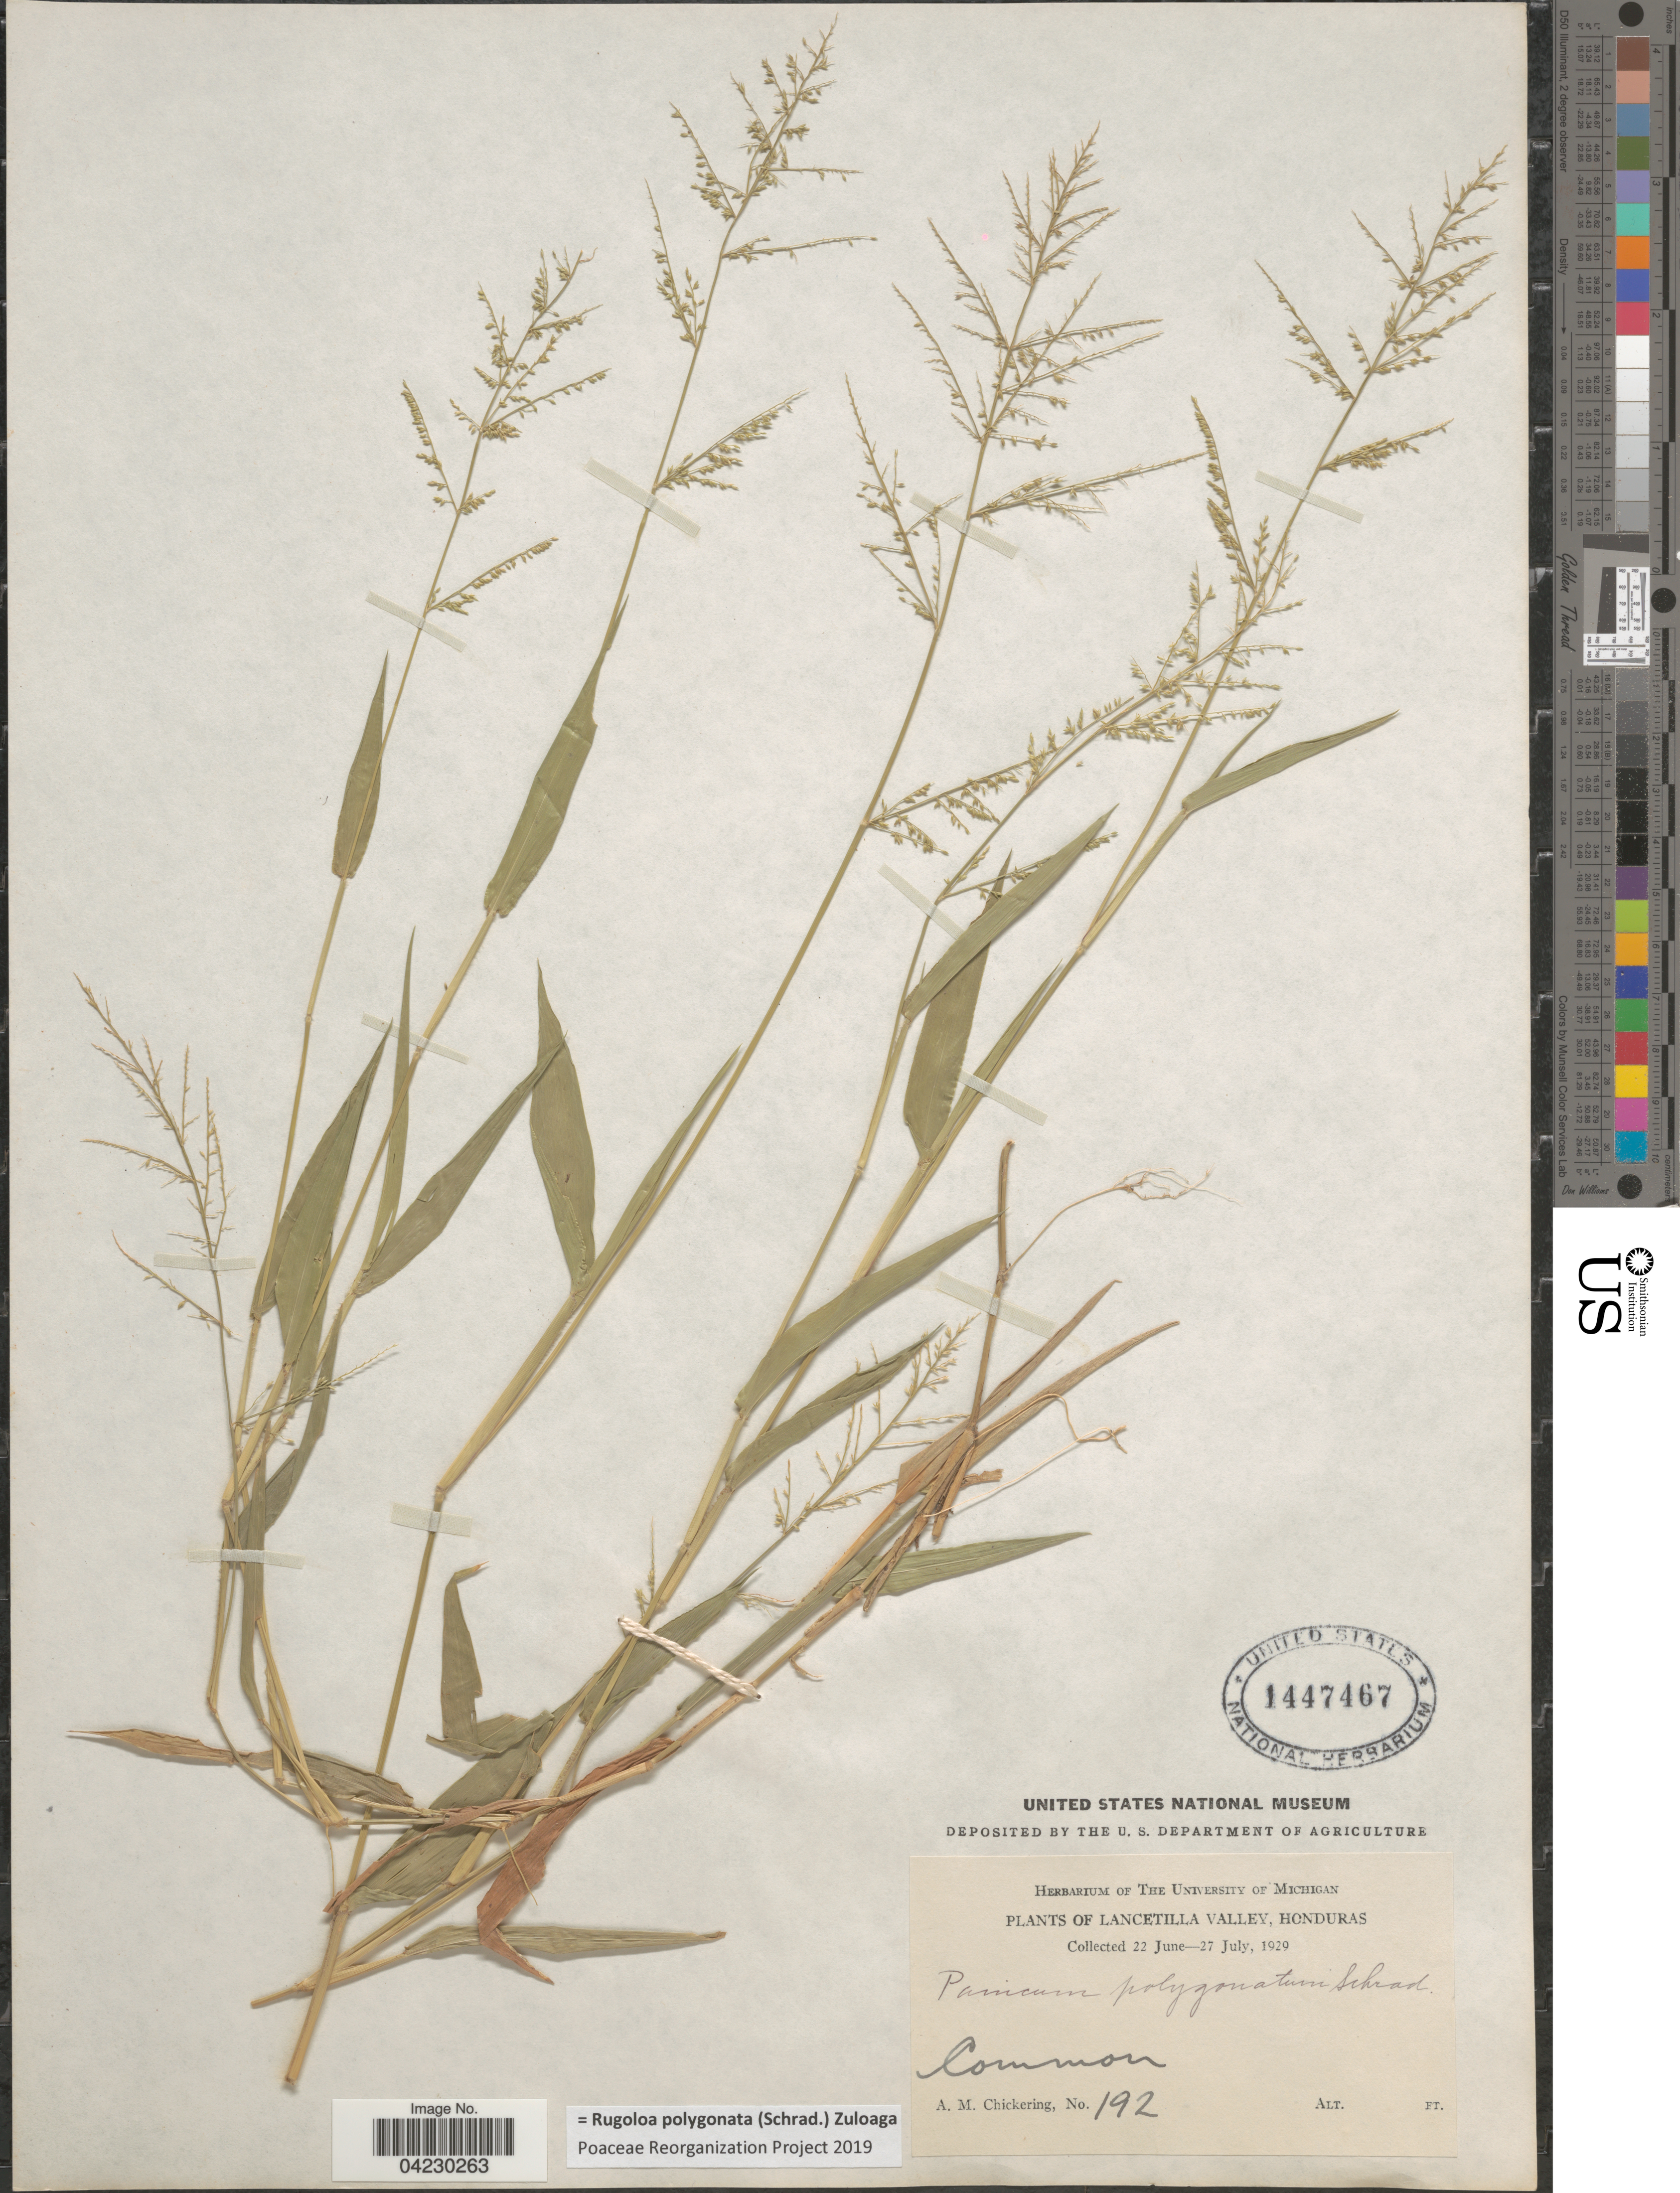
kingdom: Plantae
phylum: Tracheophyta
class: Liliopsida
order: Poales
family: Poaceae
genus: Rugoloa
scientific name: Rugoloa polygonata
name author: (Schrad.) Zuloaga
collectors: A. Chickering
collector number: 192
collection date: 1929-06-22/1929-07-27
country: Honduras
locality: Lancetilla Valley.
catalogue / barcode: US 1447467